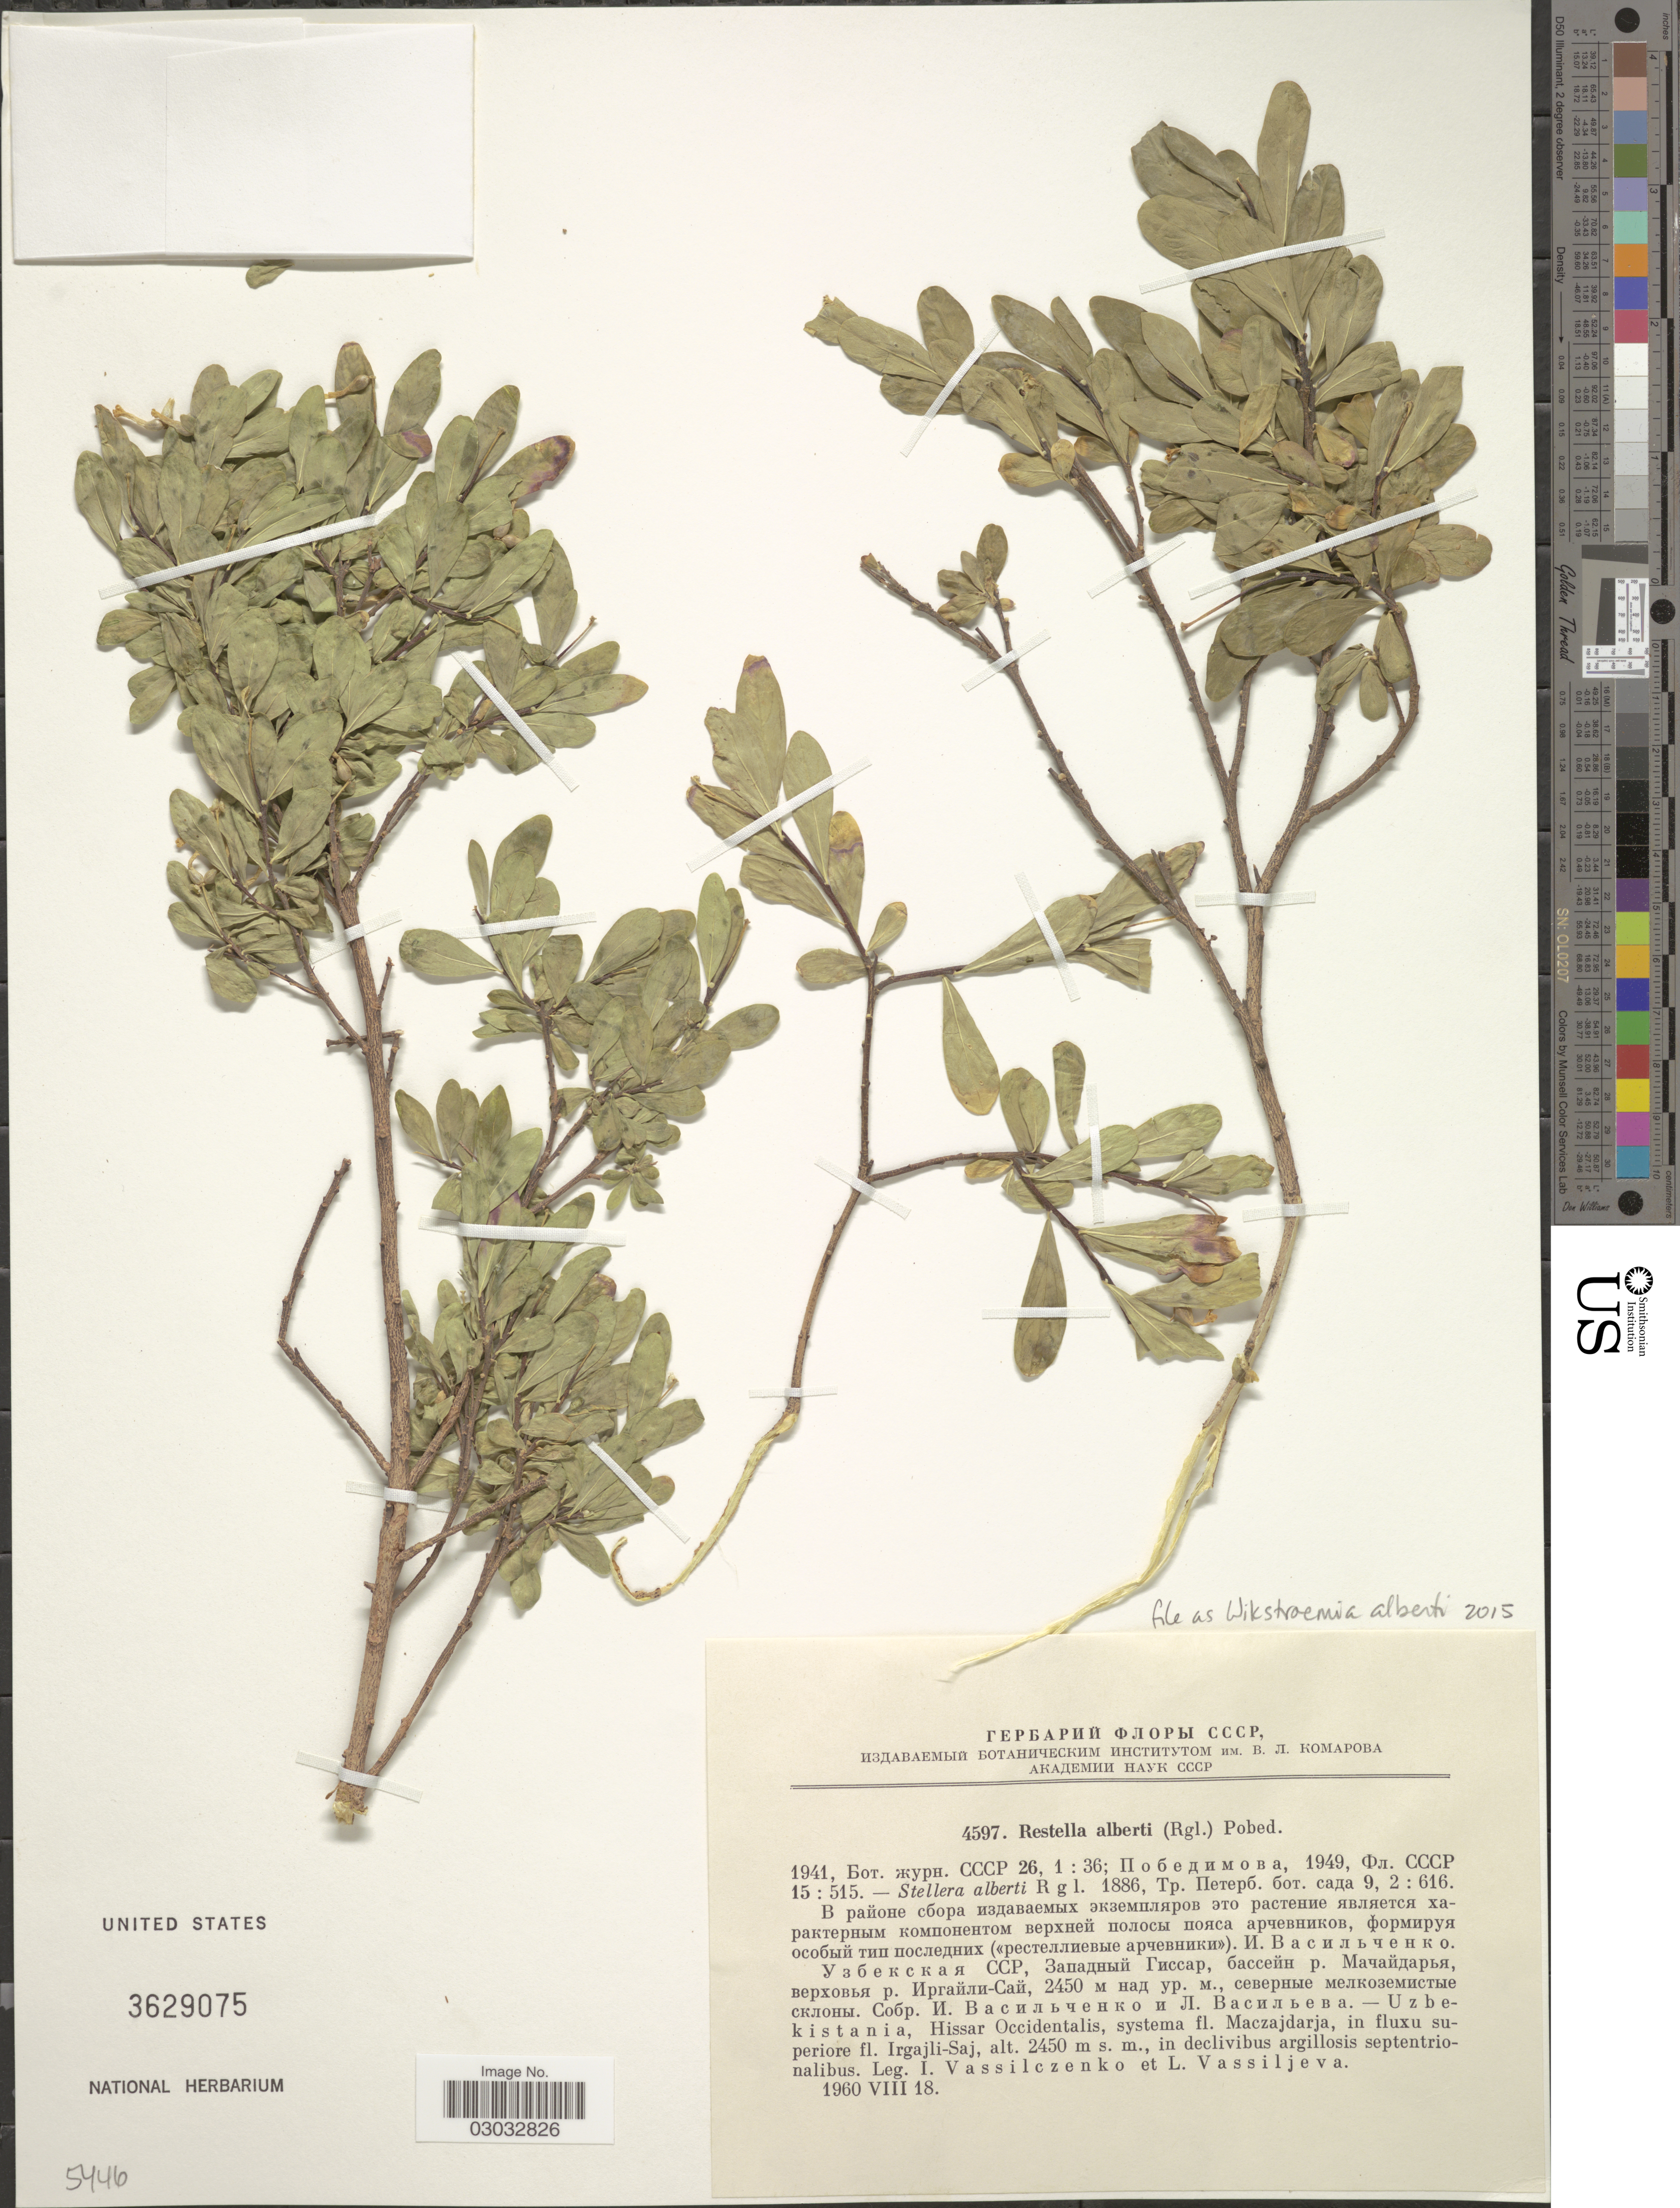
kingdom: Plantae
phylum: Tracheophyta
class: Magnoliopsida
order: Malvales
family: Thymelaeaceae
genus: Restella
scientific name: Restella alberti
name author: (Regel) Pobed.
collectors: I. T. Vassilczenko & L. Vassiljeva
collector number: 4597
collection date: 1960-08-18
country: Uzbekistan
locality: Uzbekistania, Hissar Occidentalis, systema fl. Maczajdarja, in fluxu superiore fl. Irgajli-Saj.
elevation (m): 2450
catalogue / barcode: US 3629075